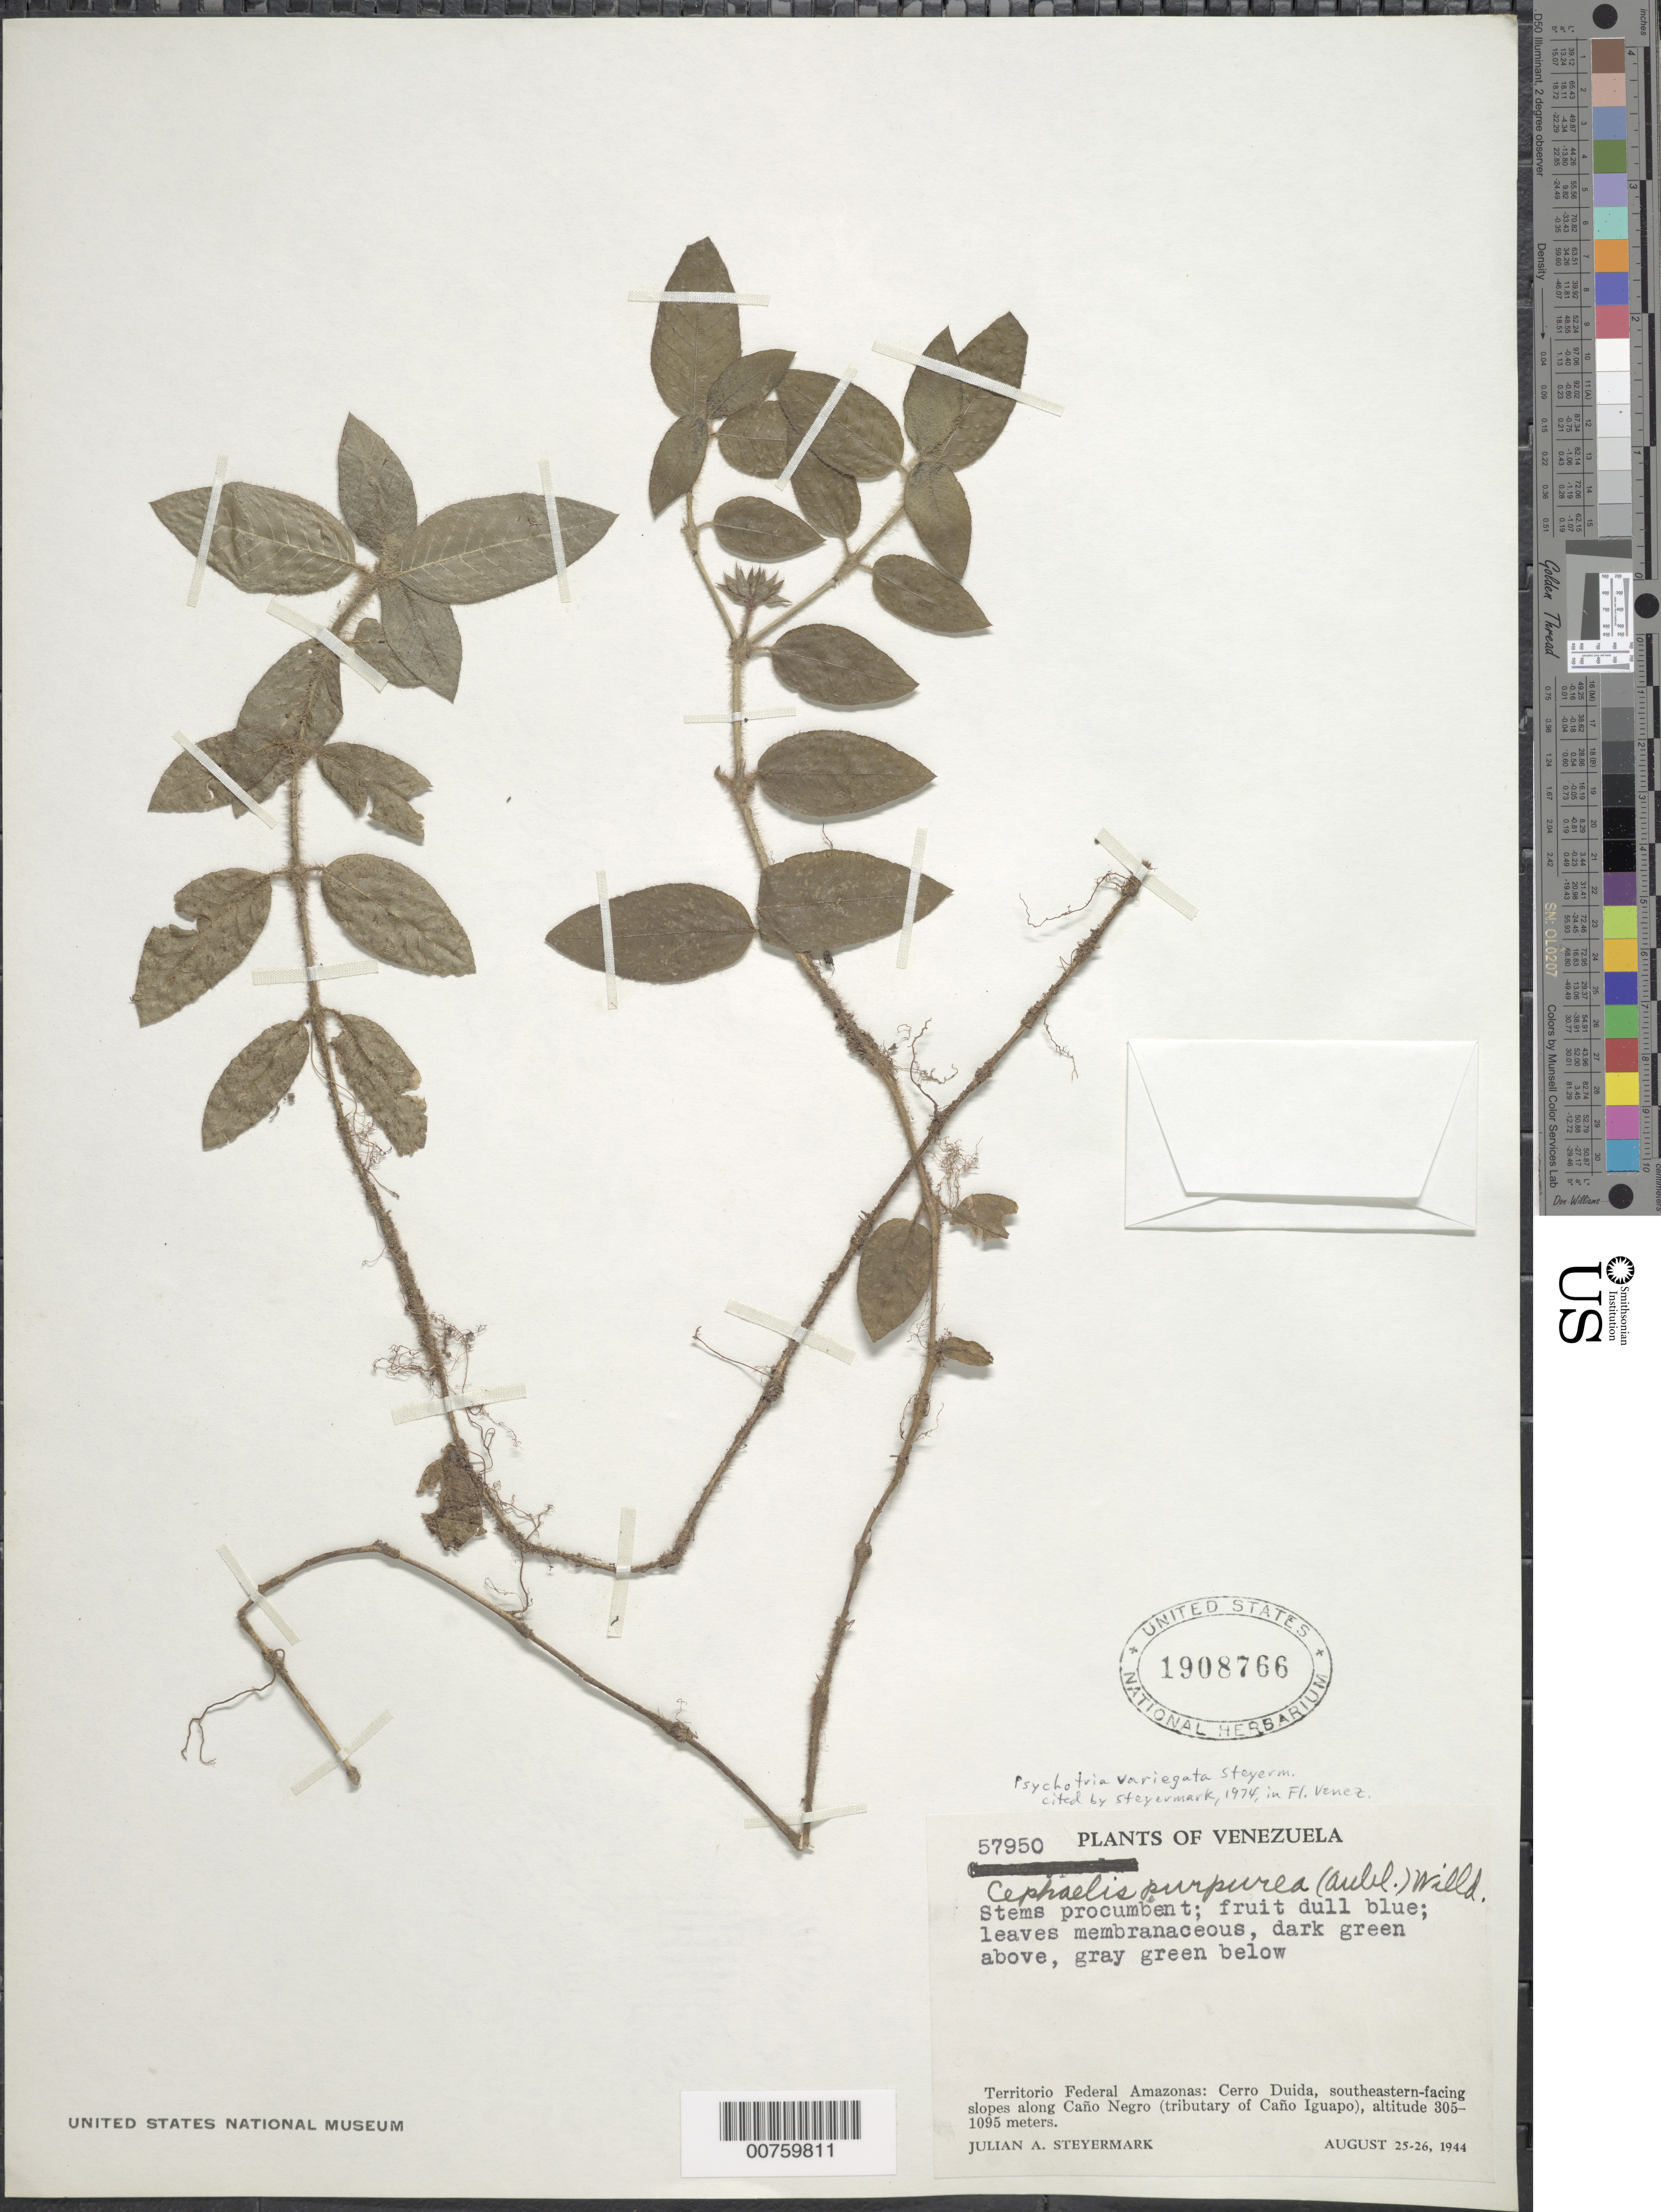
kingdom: Plantae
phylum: Tracheophyta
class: Magnoliopsida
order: Gentianales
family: Rubiaceae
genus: Psychotria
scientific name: Psychotria variegata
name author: Steyerm.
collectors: J. Steyermark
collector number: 57950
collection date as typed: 25-Aug-44 to 26-Aug-44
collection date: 1944-08-25/1944-08-26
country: Venezuela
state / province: Amazonas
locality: Cerro Duida, southeastern-facing slopes along Caño Negro (tributary of Caño Iguapo)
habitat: SE-facing slopes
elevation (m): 305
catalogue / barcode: US 1908766